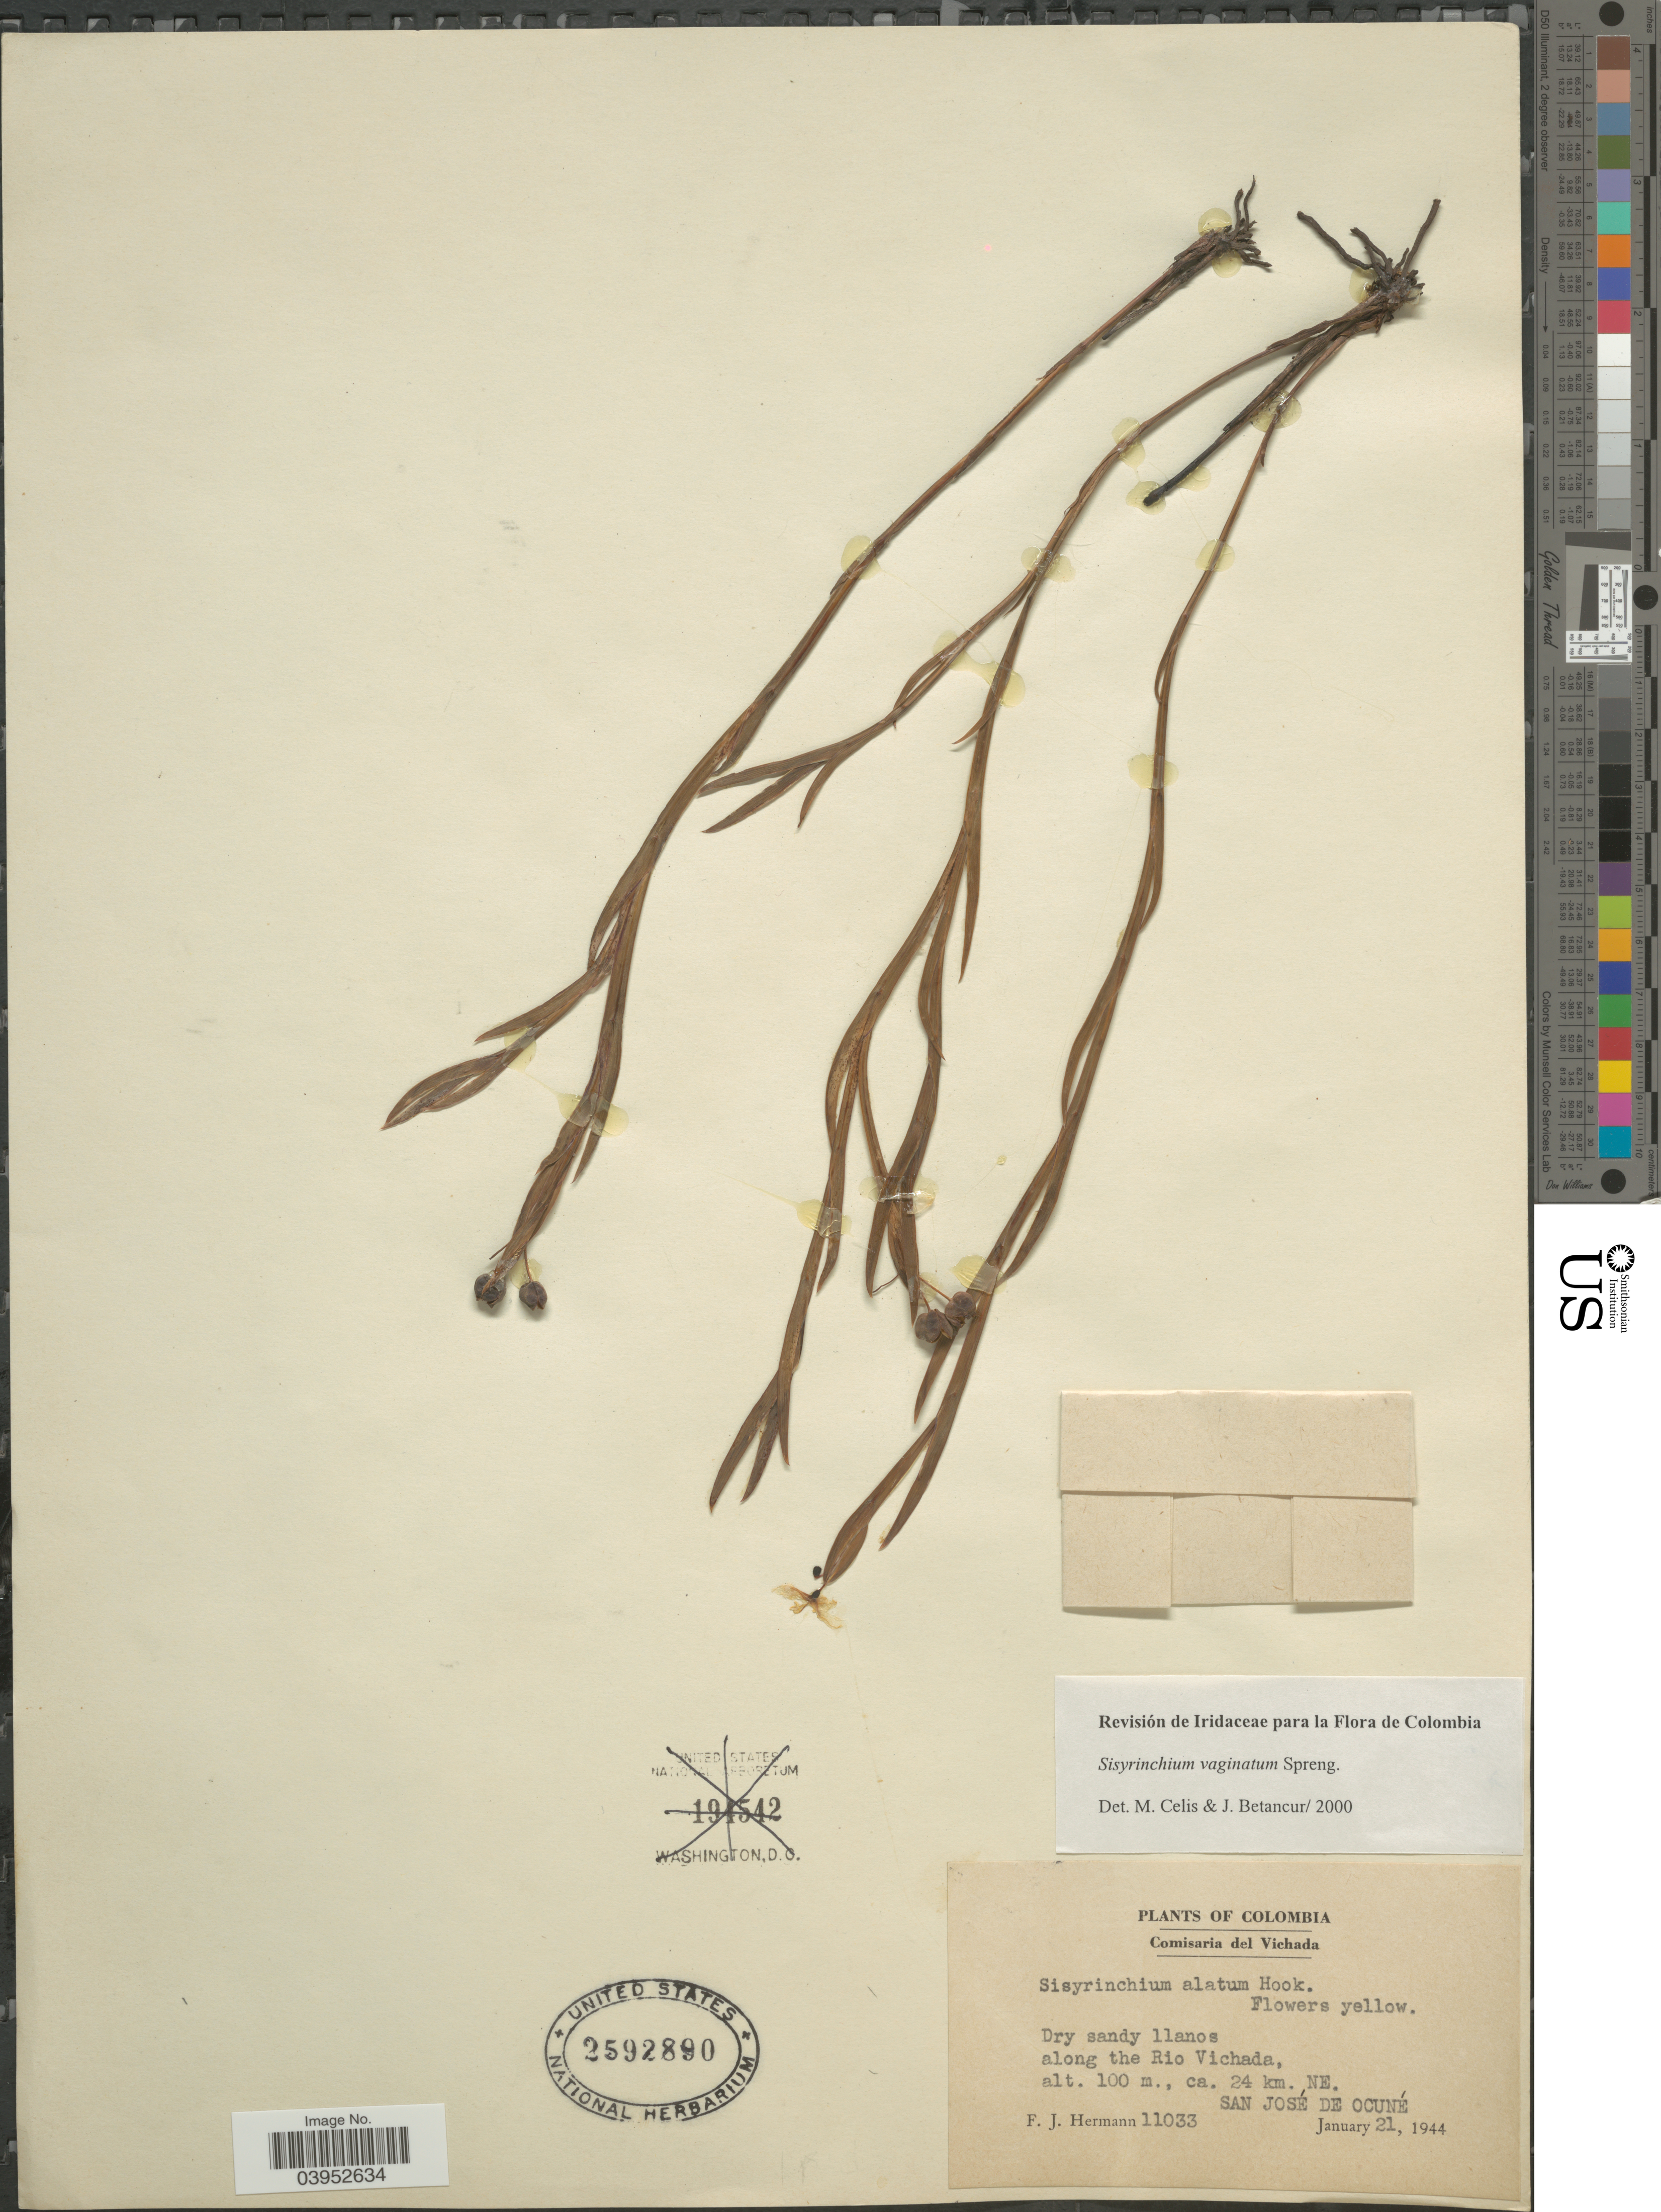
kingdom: Plantae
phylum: Tracheophyta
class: Liliopsida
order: Asparagales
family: Iridaceae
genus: Sisyrinchium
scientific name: Sisyrinchium vaginatum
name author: Spreng.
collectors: F. J. Hermann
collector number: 11033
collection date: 1944-01-21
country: Colombia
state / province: Vichada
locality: Comisaria del Vichada. Along the Rio Vichada, ca. 24 km. NE. San José de Ocuné.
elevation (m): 100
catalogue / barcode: US 2592890